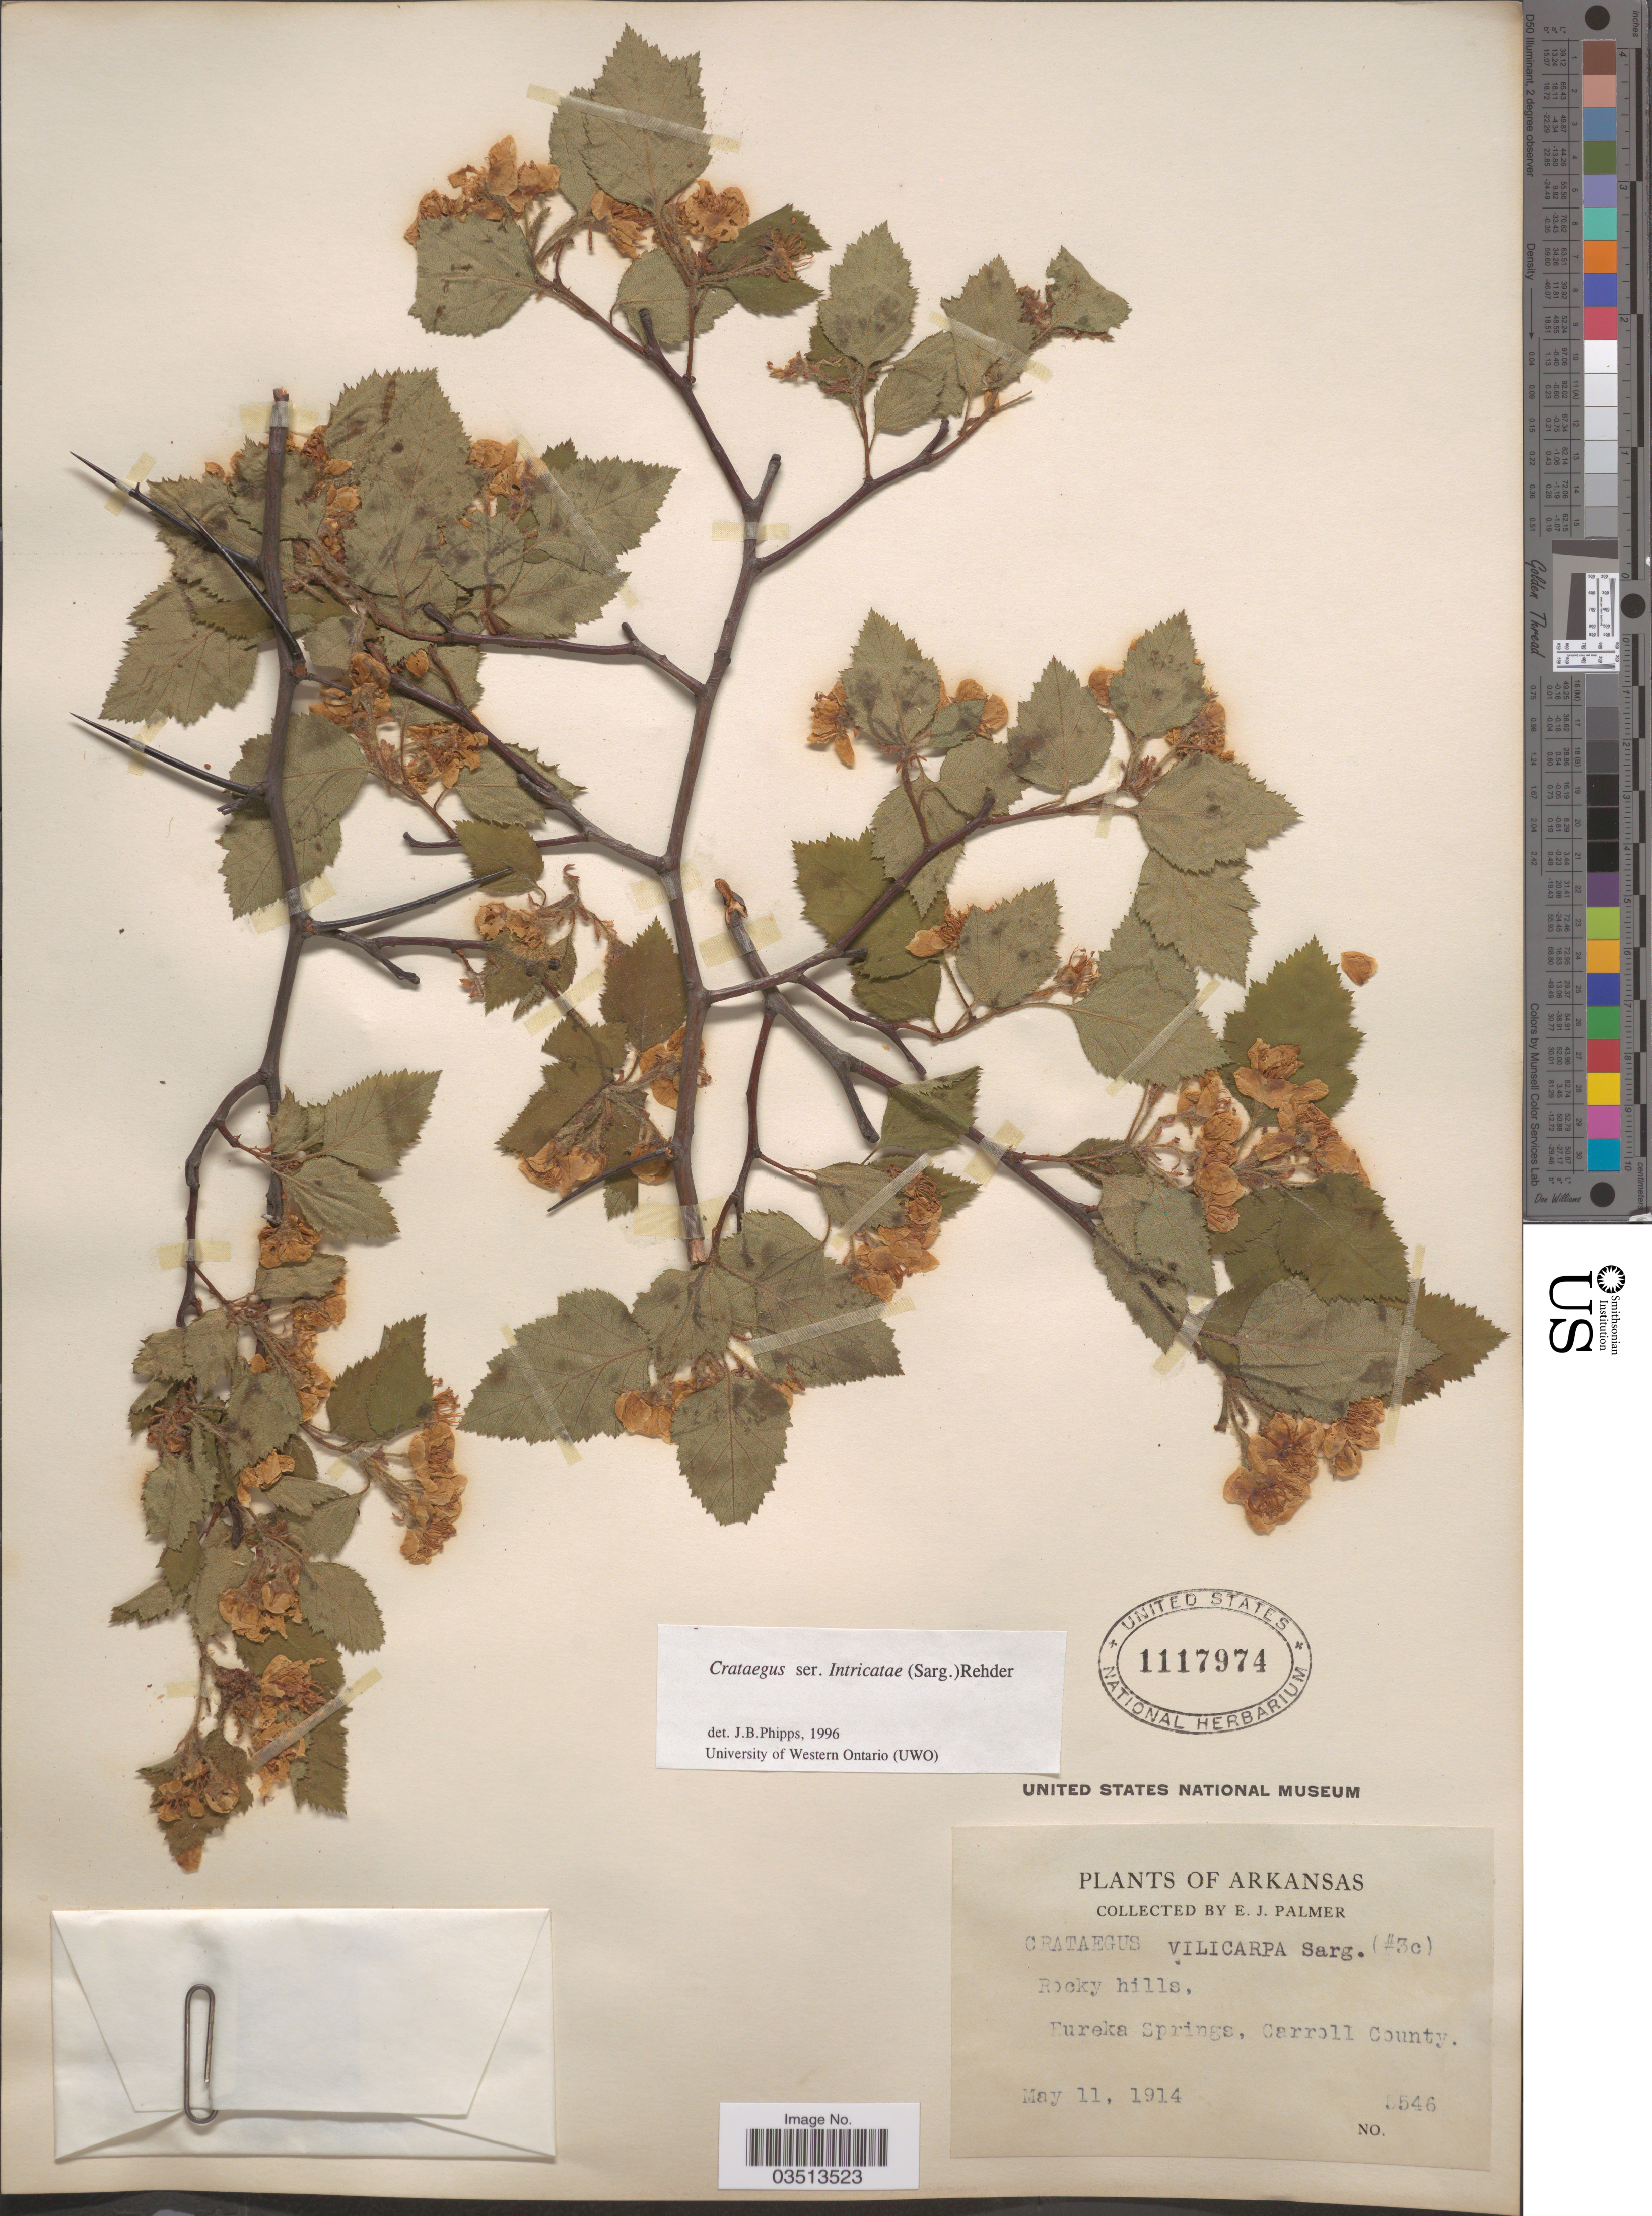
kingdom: Plantae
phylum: Tracheophyta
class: Magnoliopsida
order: Rosales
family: Rosaceae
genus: Crataegus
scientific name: Crataegus biltmoreana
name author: Beadle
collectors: E. J. Palmer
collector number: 5546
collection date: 1914-05-11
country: United States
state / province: Arkansas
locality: Eureka Springs, Carroll County.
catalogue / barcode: US 1117974